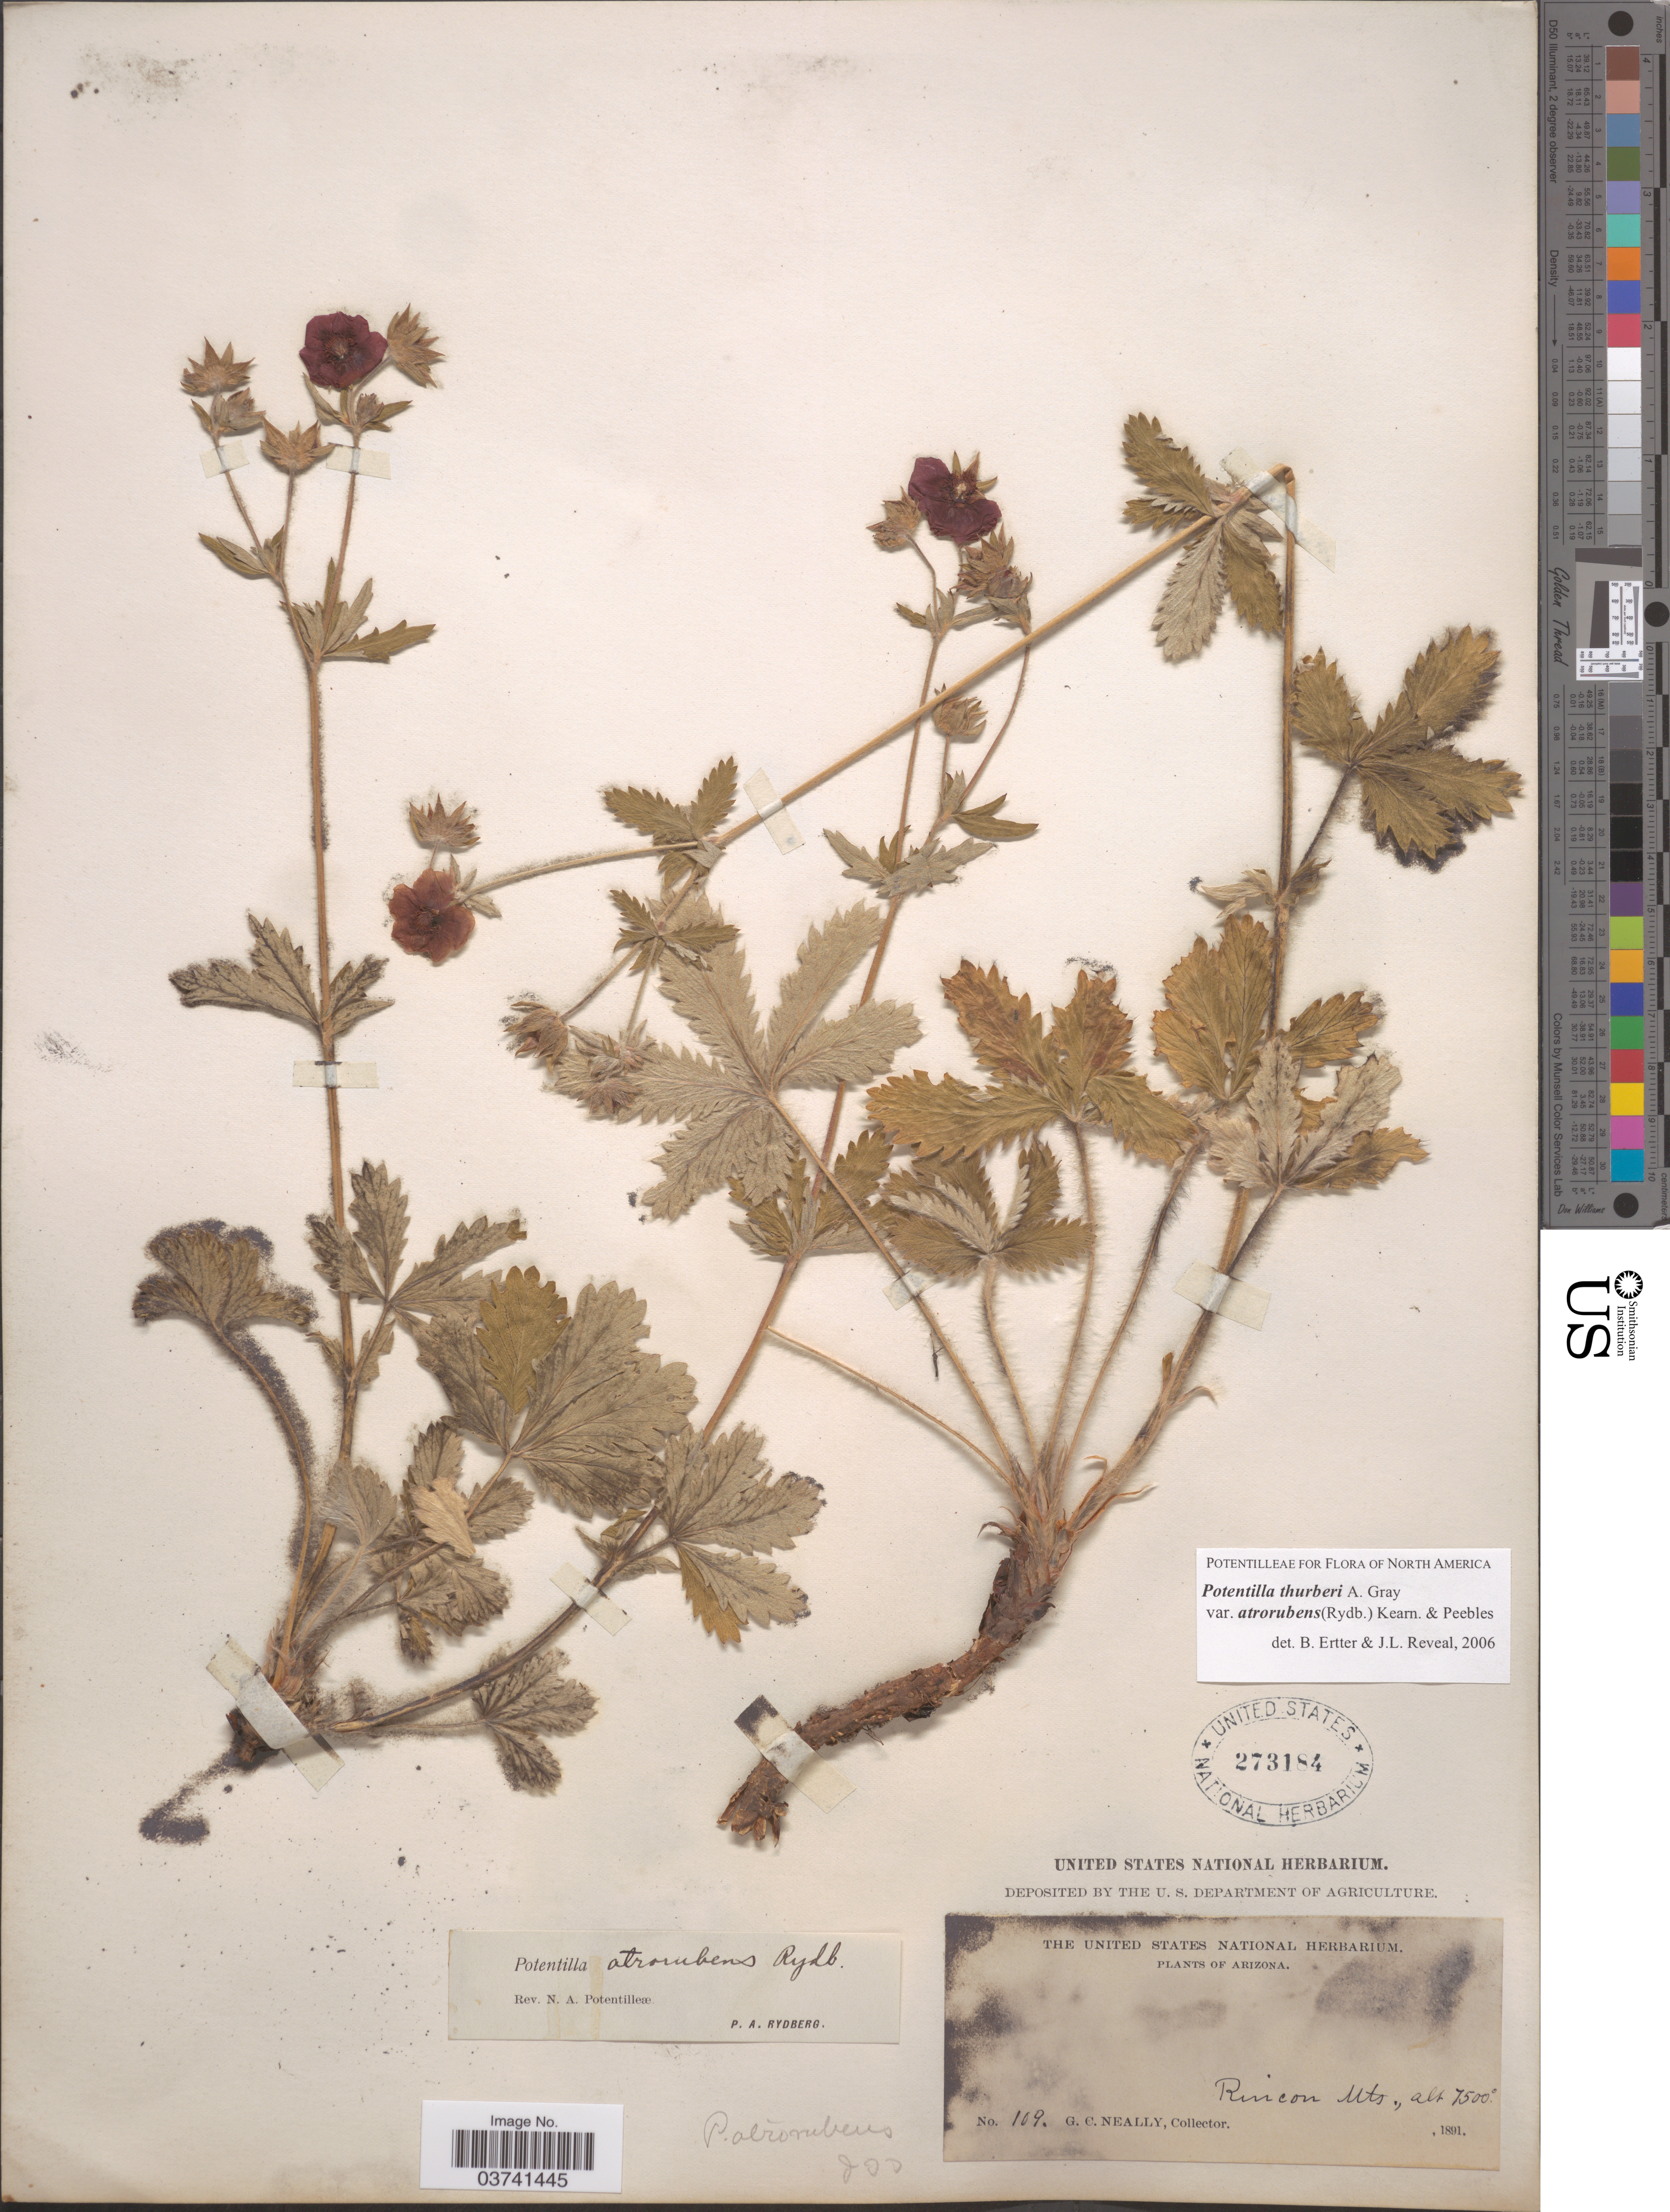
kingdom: Plantae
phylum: Tracheophyta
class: Magnoliopsida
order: Rosales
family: Rosaceae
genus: Potentilla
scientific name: Potentilla thurberi var. atrorubens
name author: A. Gray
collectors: G. Neally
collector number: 109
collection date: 1891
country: United States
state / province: Arizona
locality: Rincon Mts.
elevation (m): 2286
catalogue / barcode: US 273184